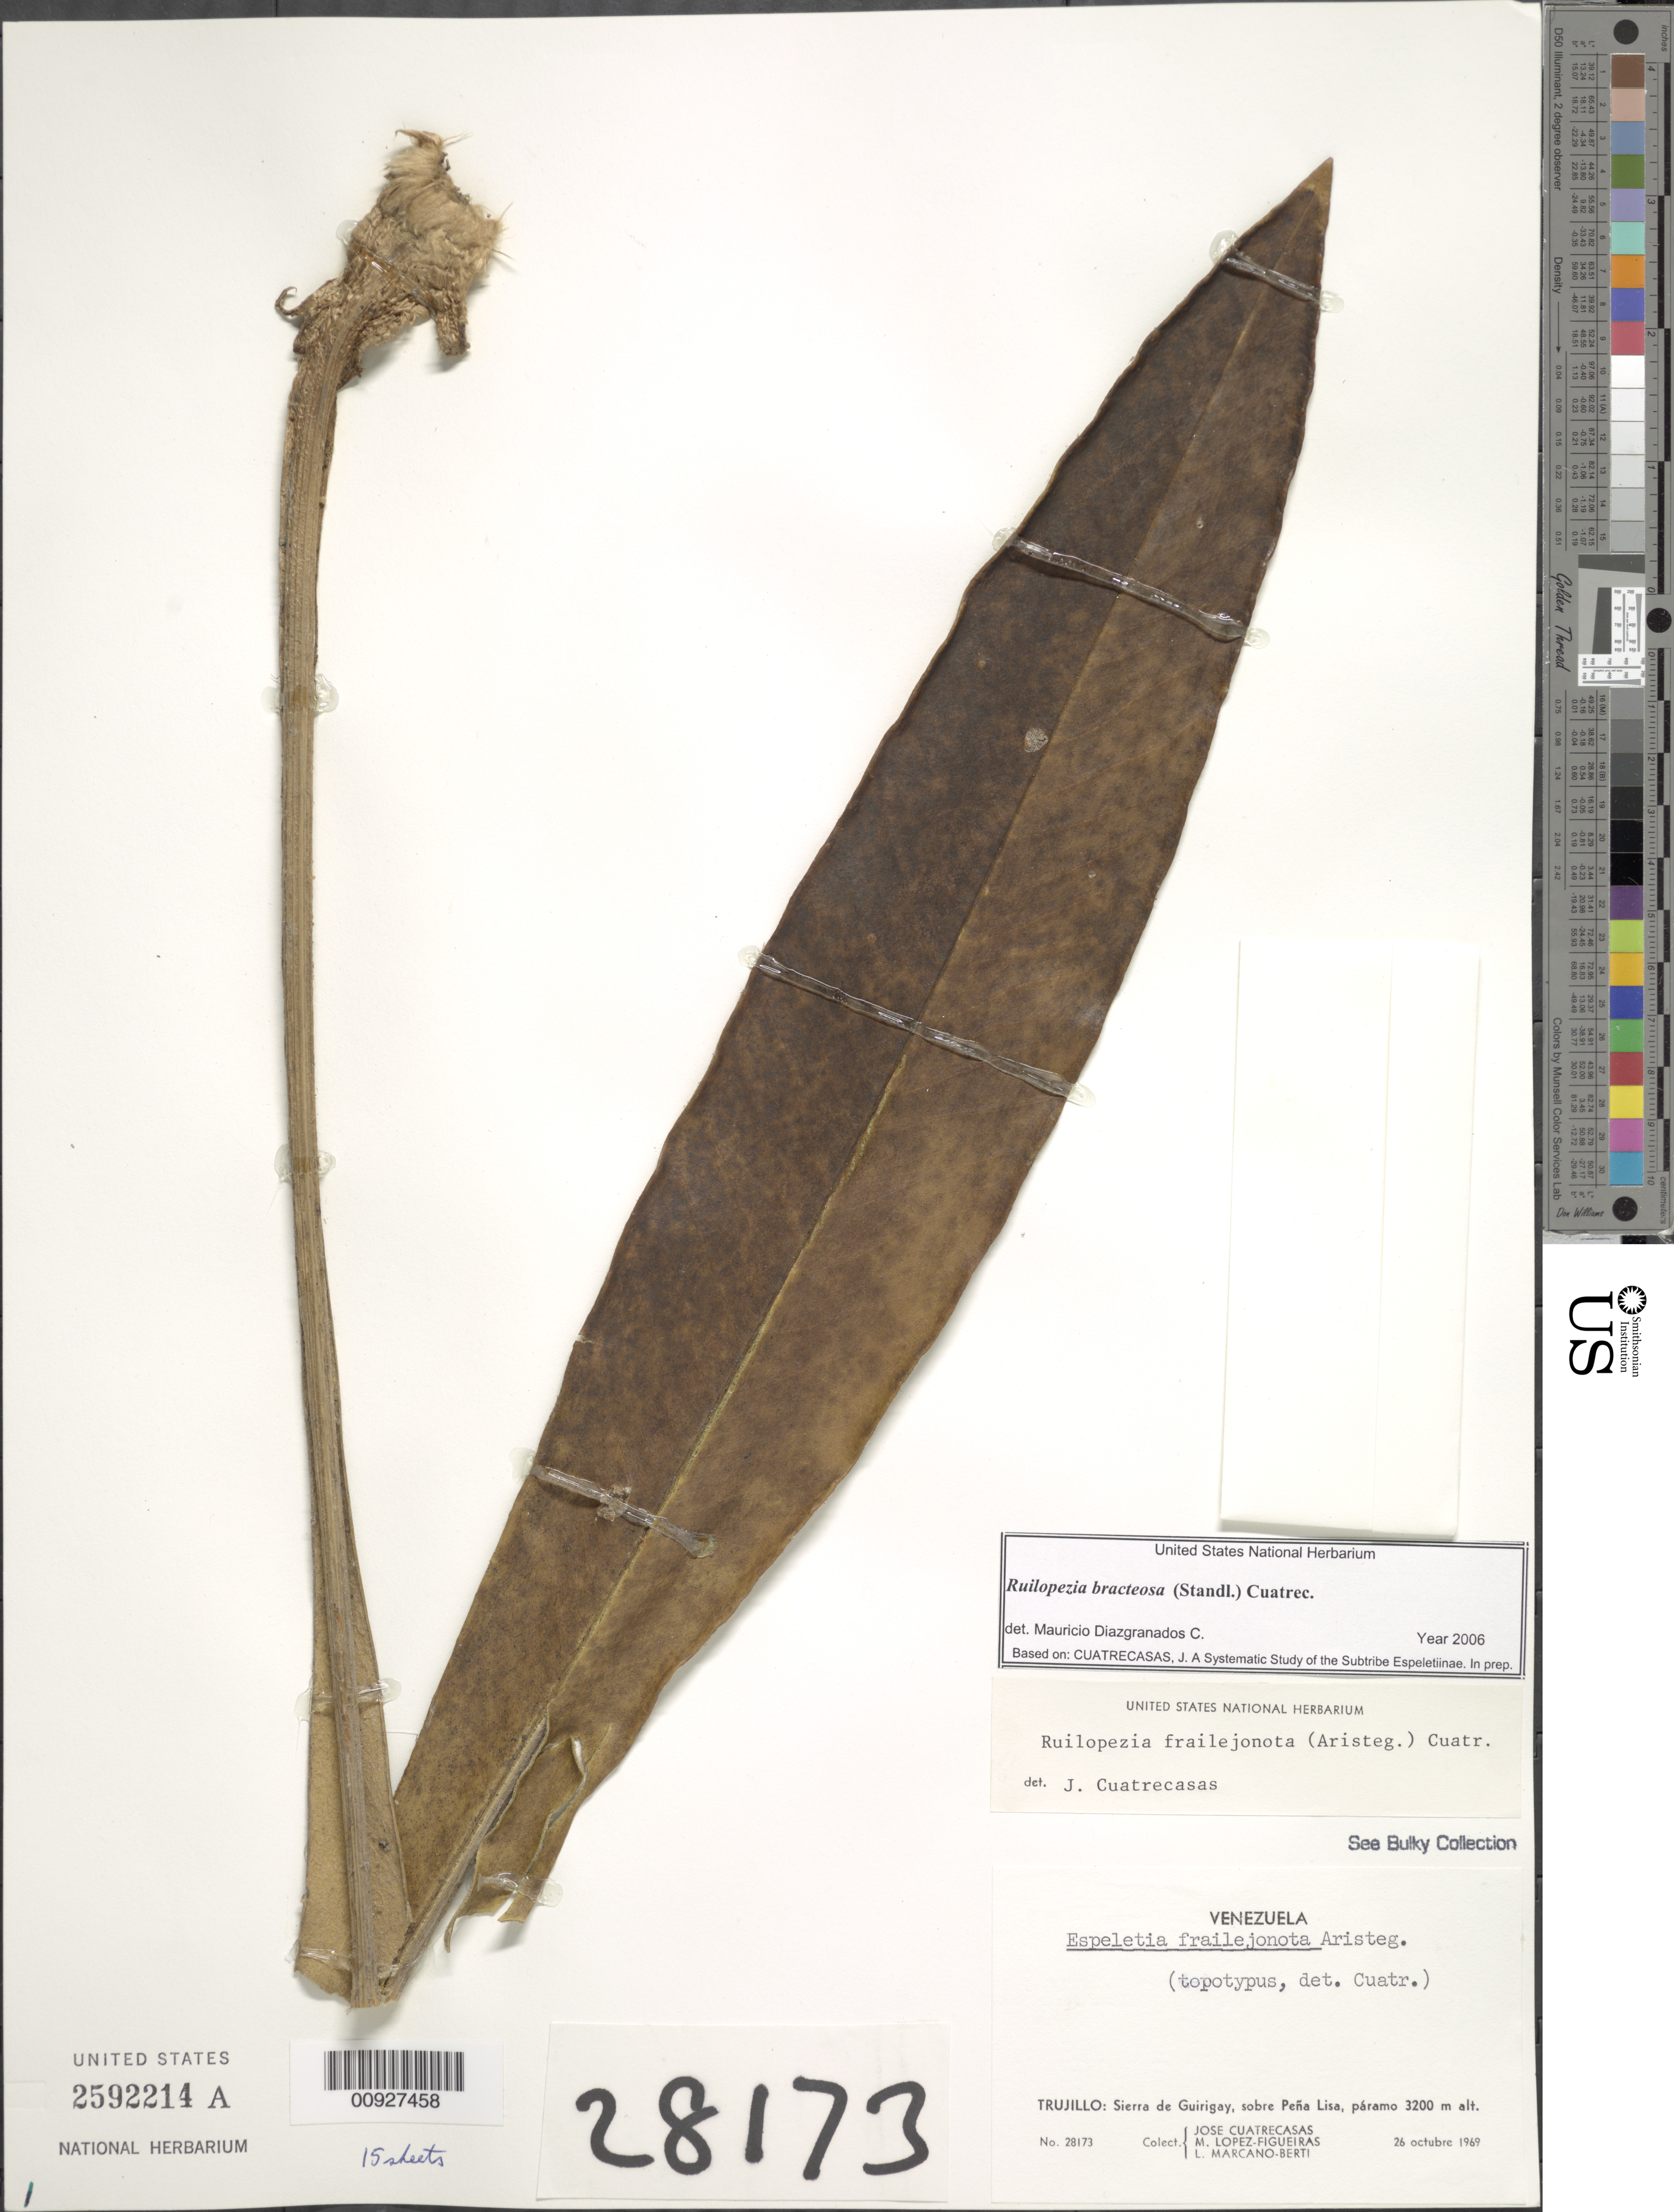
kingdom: Plantae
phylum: Tracheophyta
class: Magnoliopsida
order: Asterales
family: Asteraceae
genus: Ruilopezia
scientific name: Ruilopezia bracteosa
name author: (Standl.) Cuatrec.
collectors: J. Cuatrecasas, M. López Figueiras & L. Marcano-Berti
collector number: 28173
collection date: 1969-10-26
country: Venezuela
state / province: Trujillo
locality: Sierra de Guirigay, sobre Pena Lisa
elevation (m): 3200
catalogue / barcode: US 2592214A